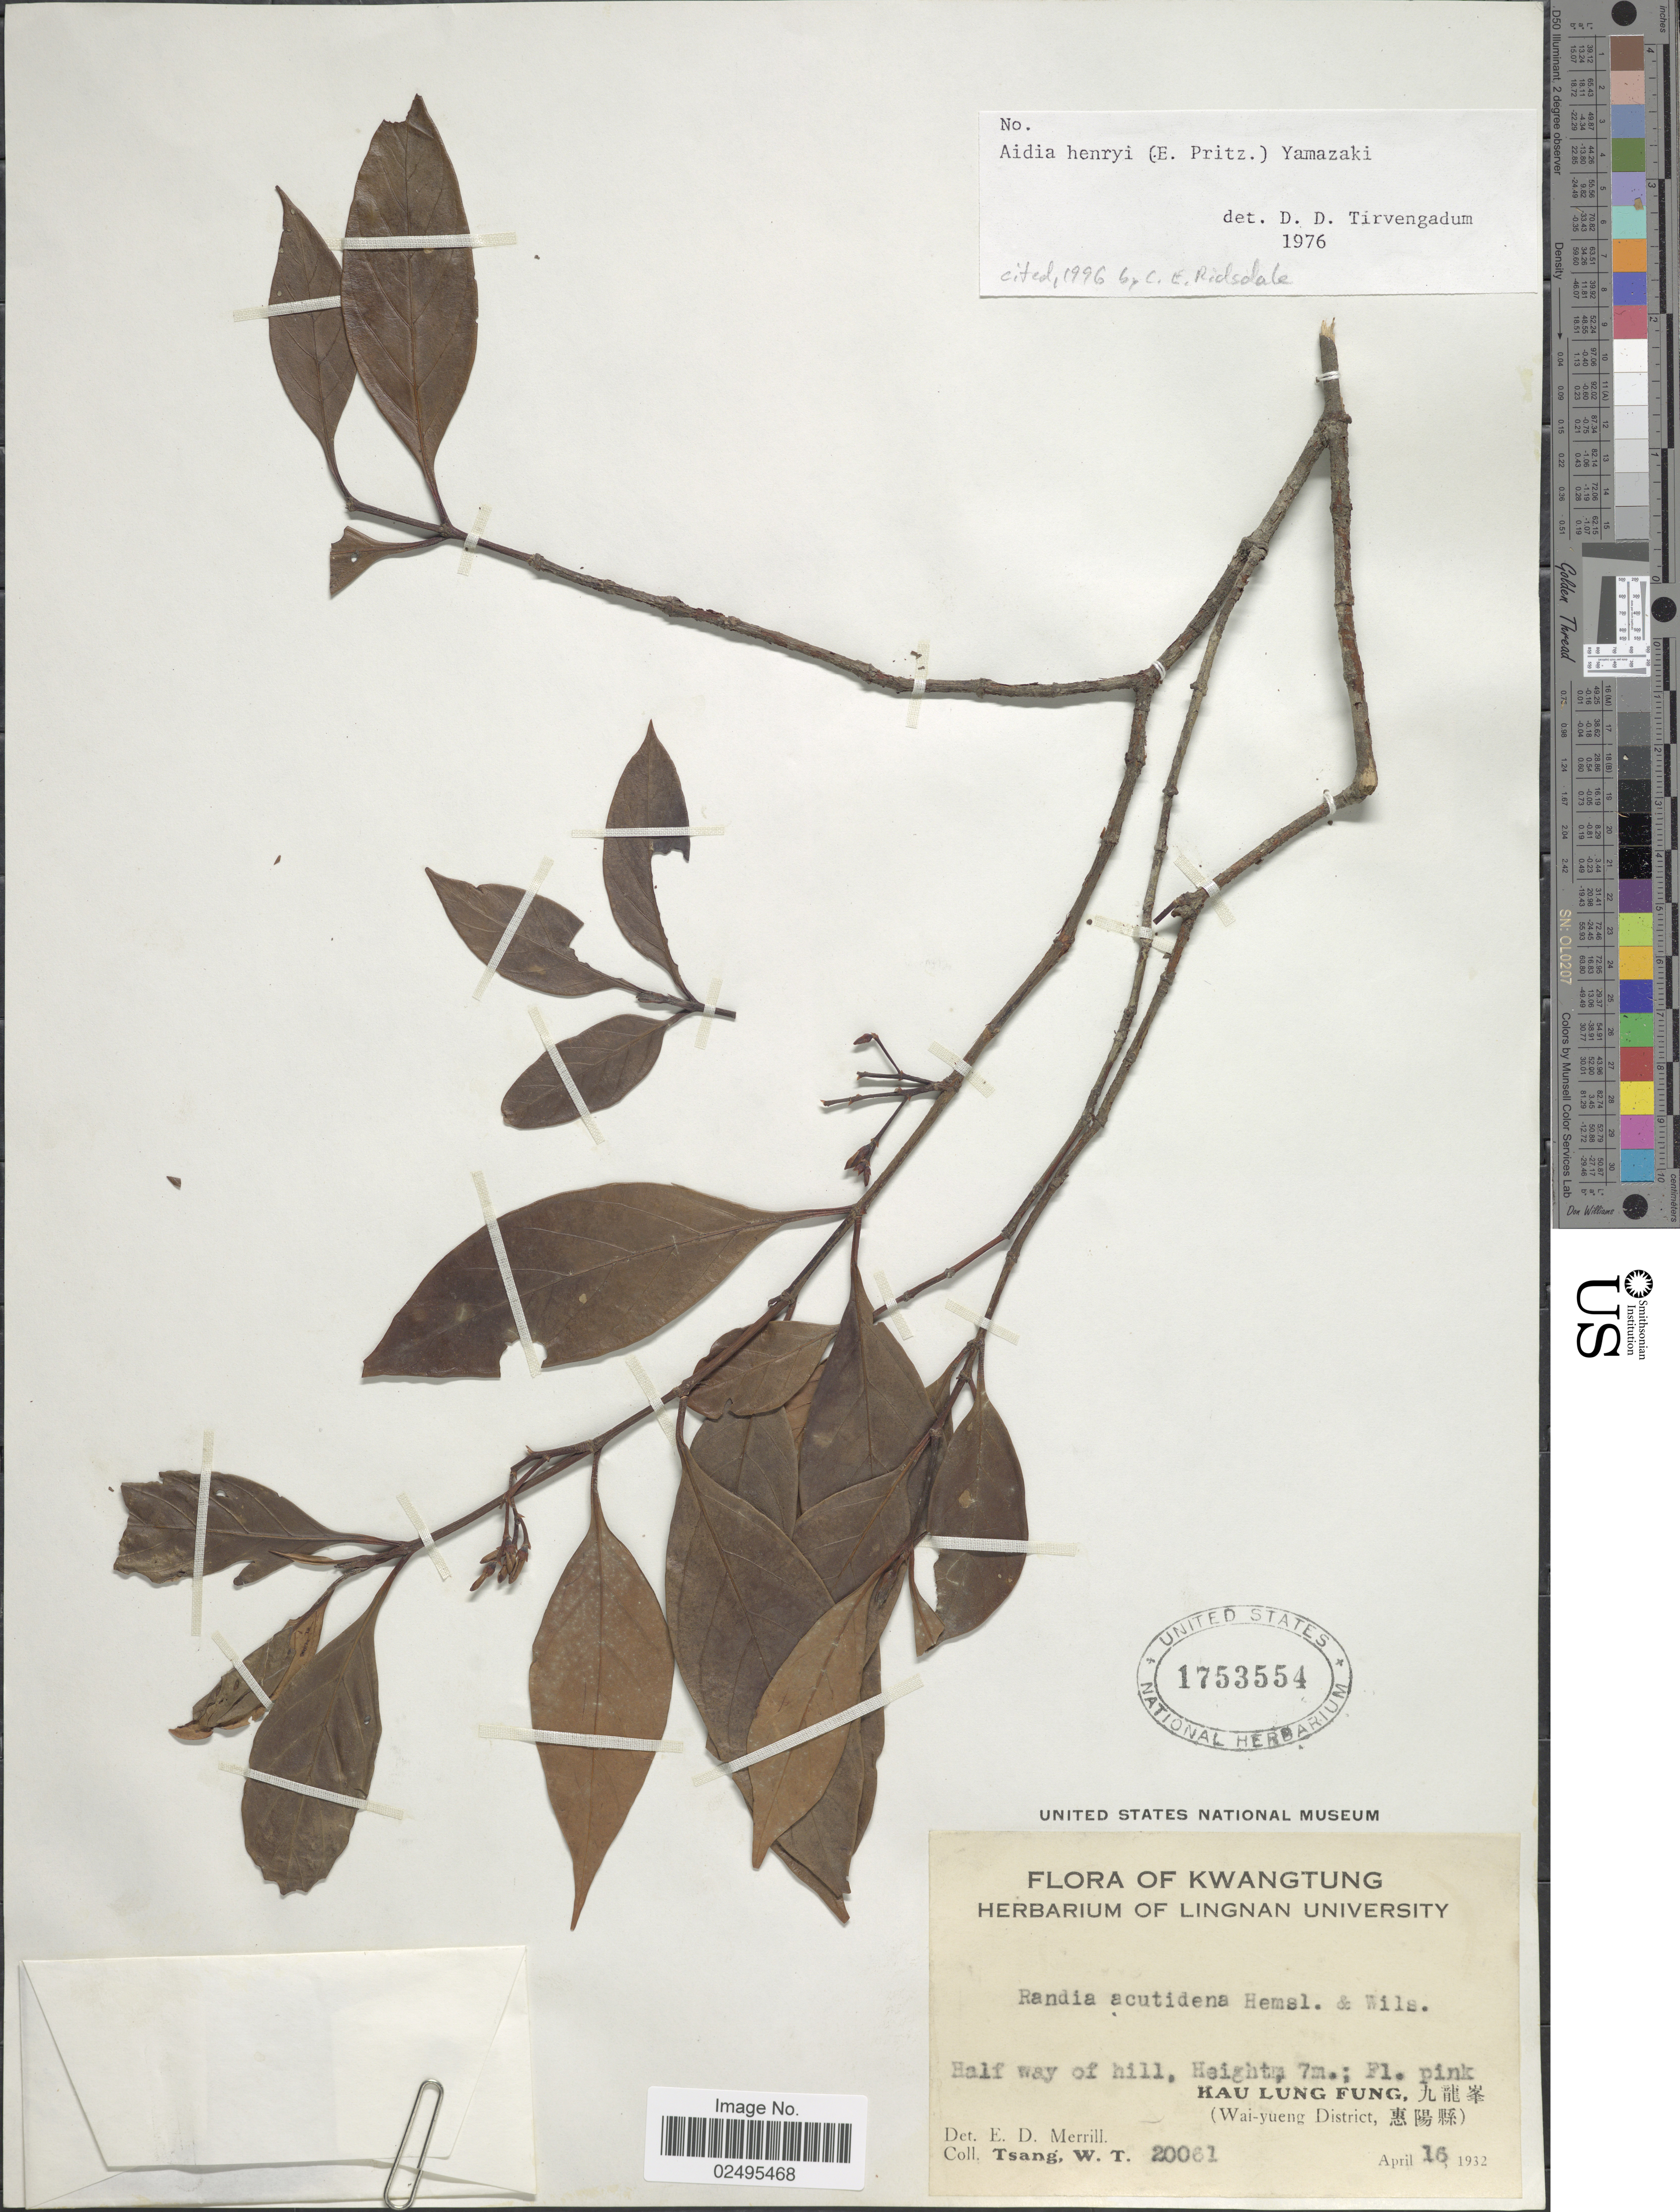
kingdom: Plantae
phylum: Tracheophyta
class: Magnoliopsida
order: Gentianales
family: Rubiaceae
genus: Aidia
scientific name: Aidia henryi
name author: (E. Pritz.) T. Yamaz.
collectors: W. T. Tsang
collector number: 20061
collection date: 1932-04-16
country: China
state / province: Guangdong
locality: Kwangtung, half way of hill, Kau Lung Fung, (Wai-yueng District)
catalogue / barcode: US 1753554